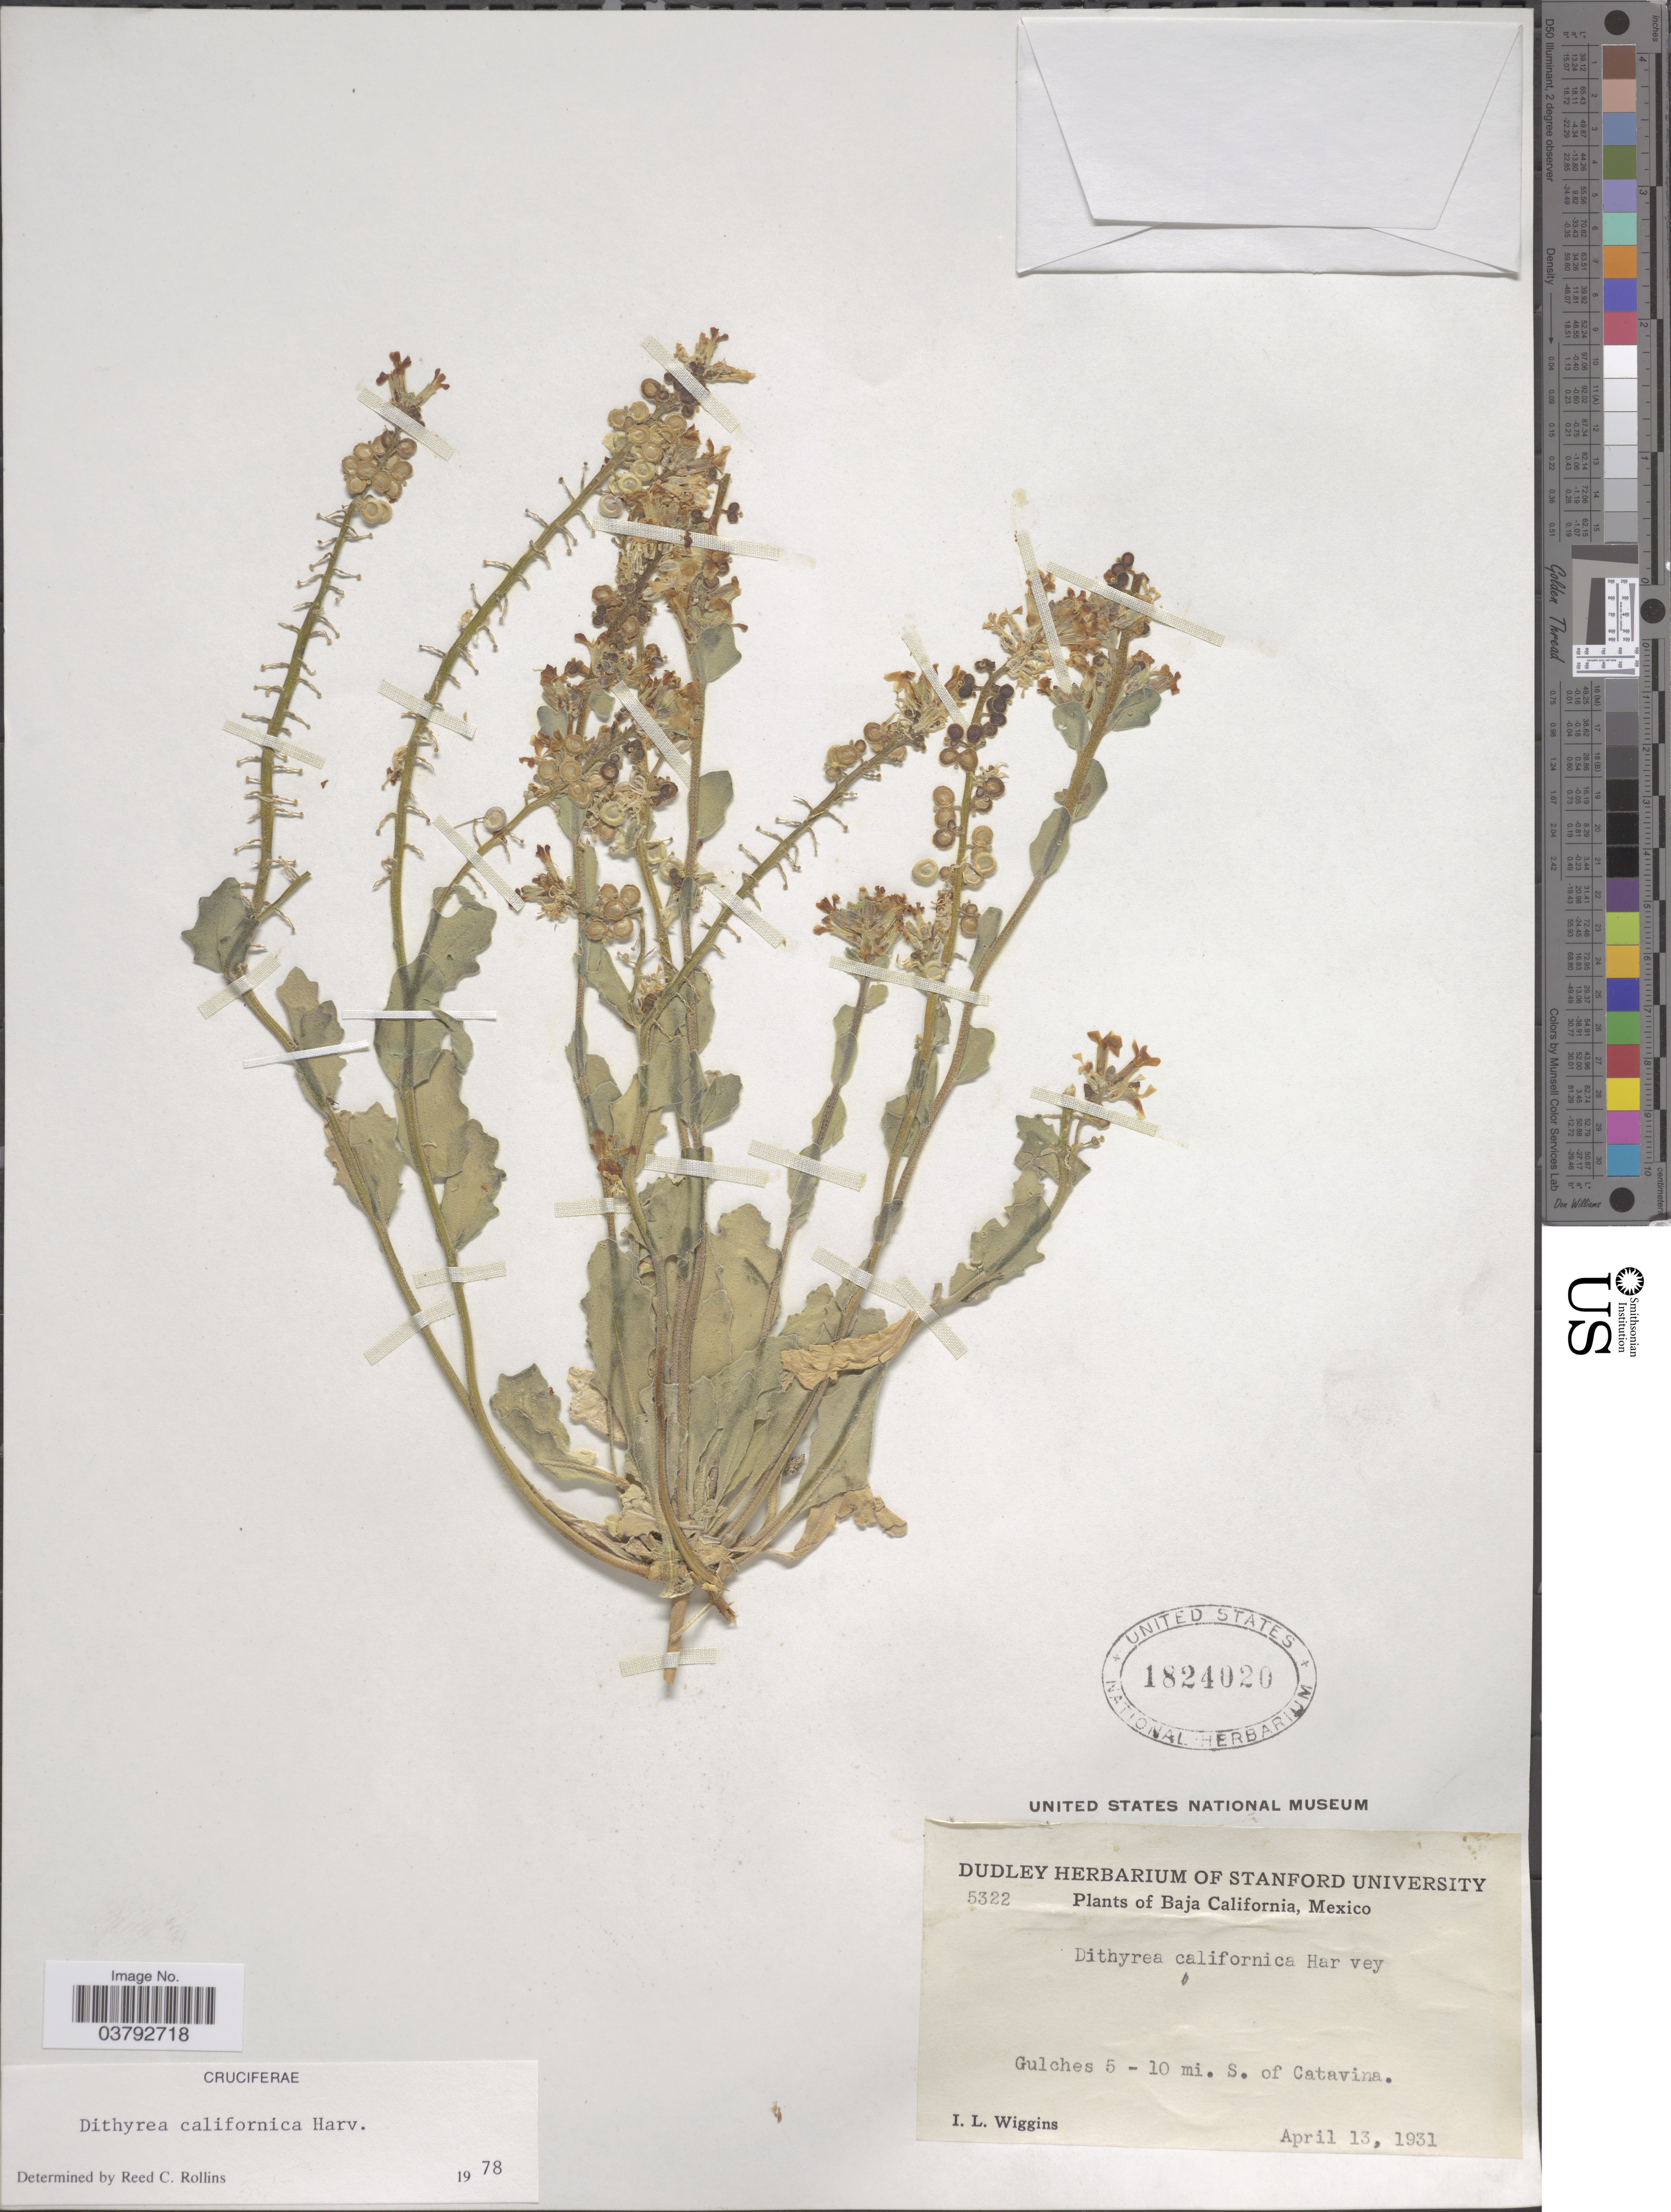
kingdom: Plantae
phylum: Tracheophyta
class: Magnoliopsida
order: Brassicales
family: Brassicaceae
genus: Dithyrea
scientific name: Dithyrea californica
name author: Harv.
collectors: I. L. Wiggins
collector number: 5322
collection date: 1931-04-13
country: Mexico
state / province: Baja California Norte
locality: Gulches 5 - 10 mi. S. of Catavina.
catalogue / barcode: US 1824020